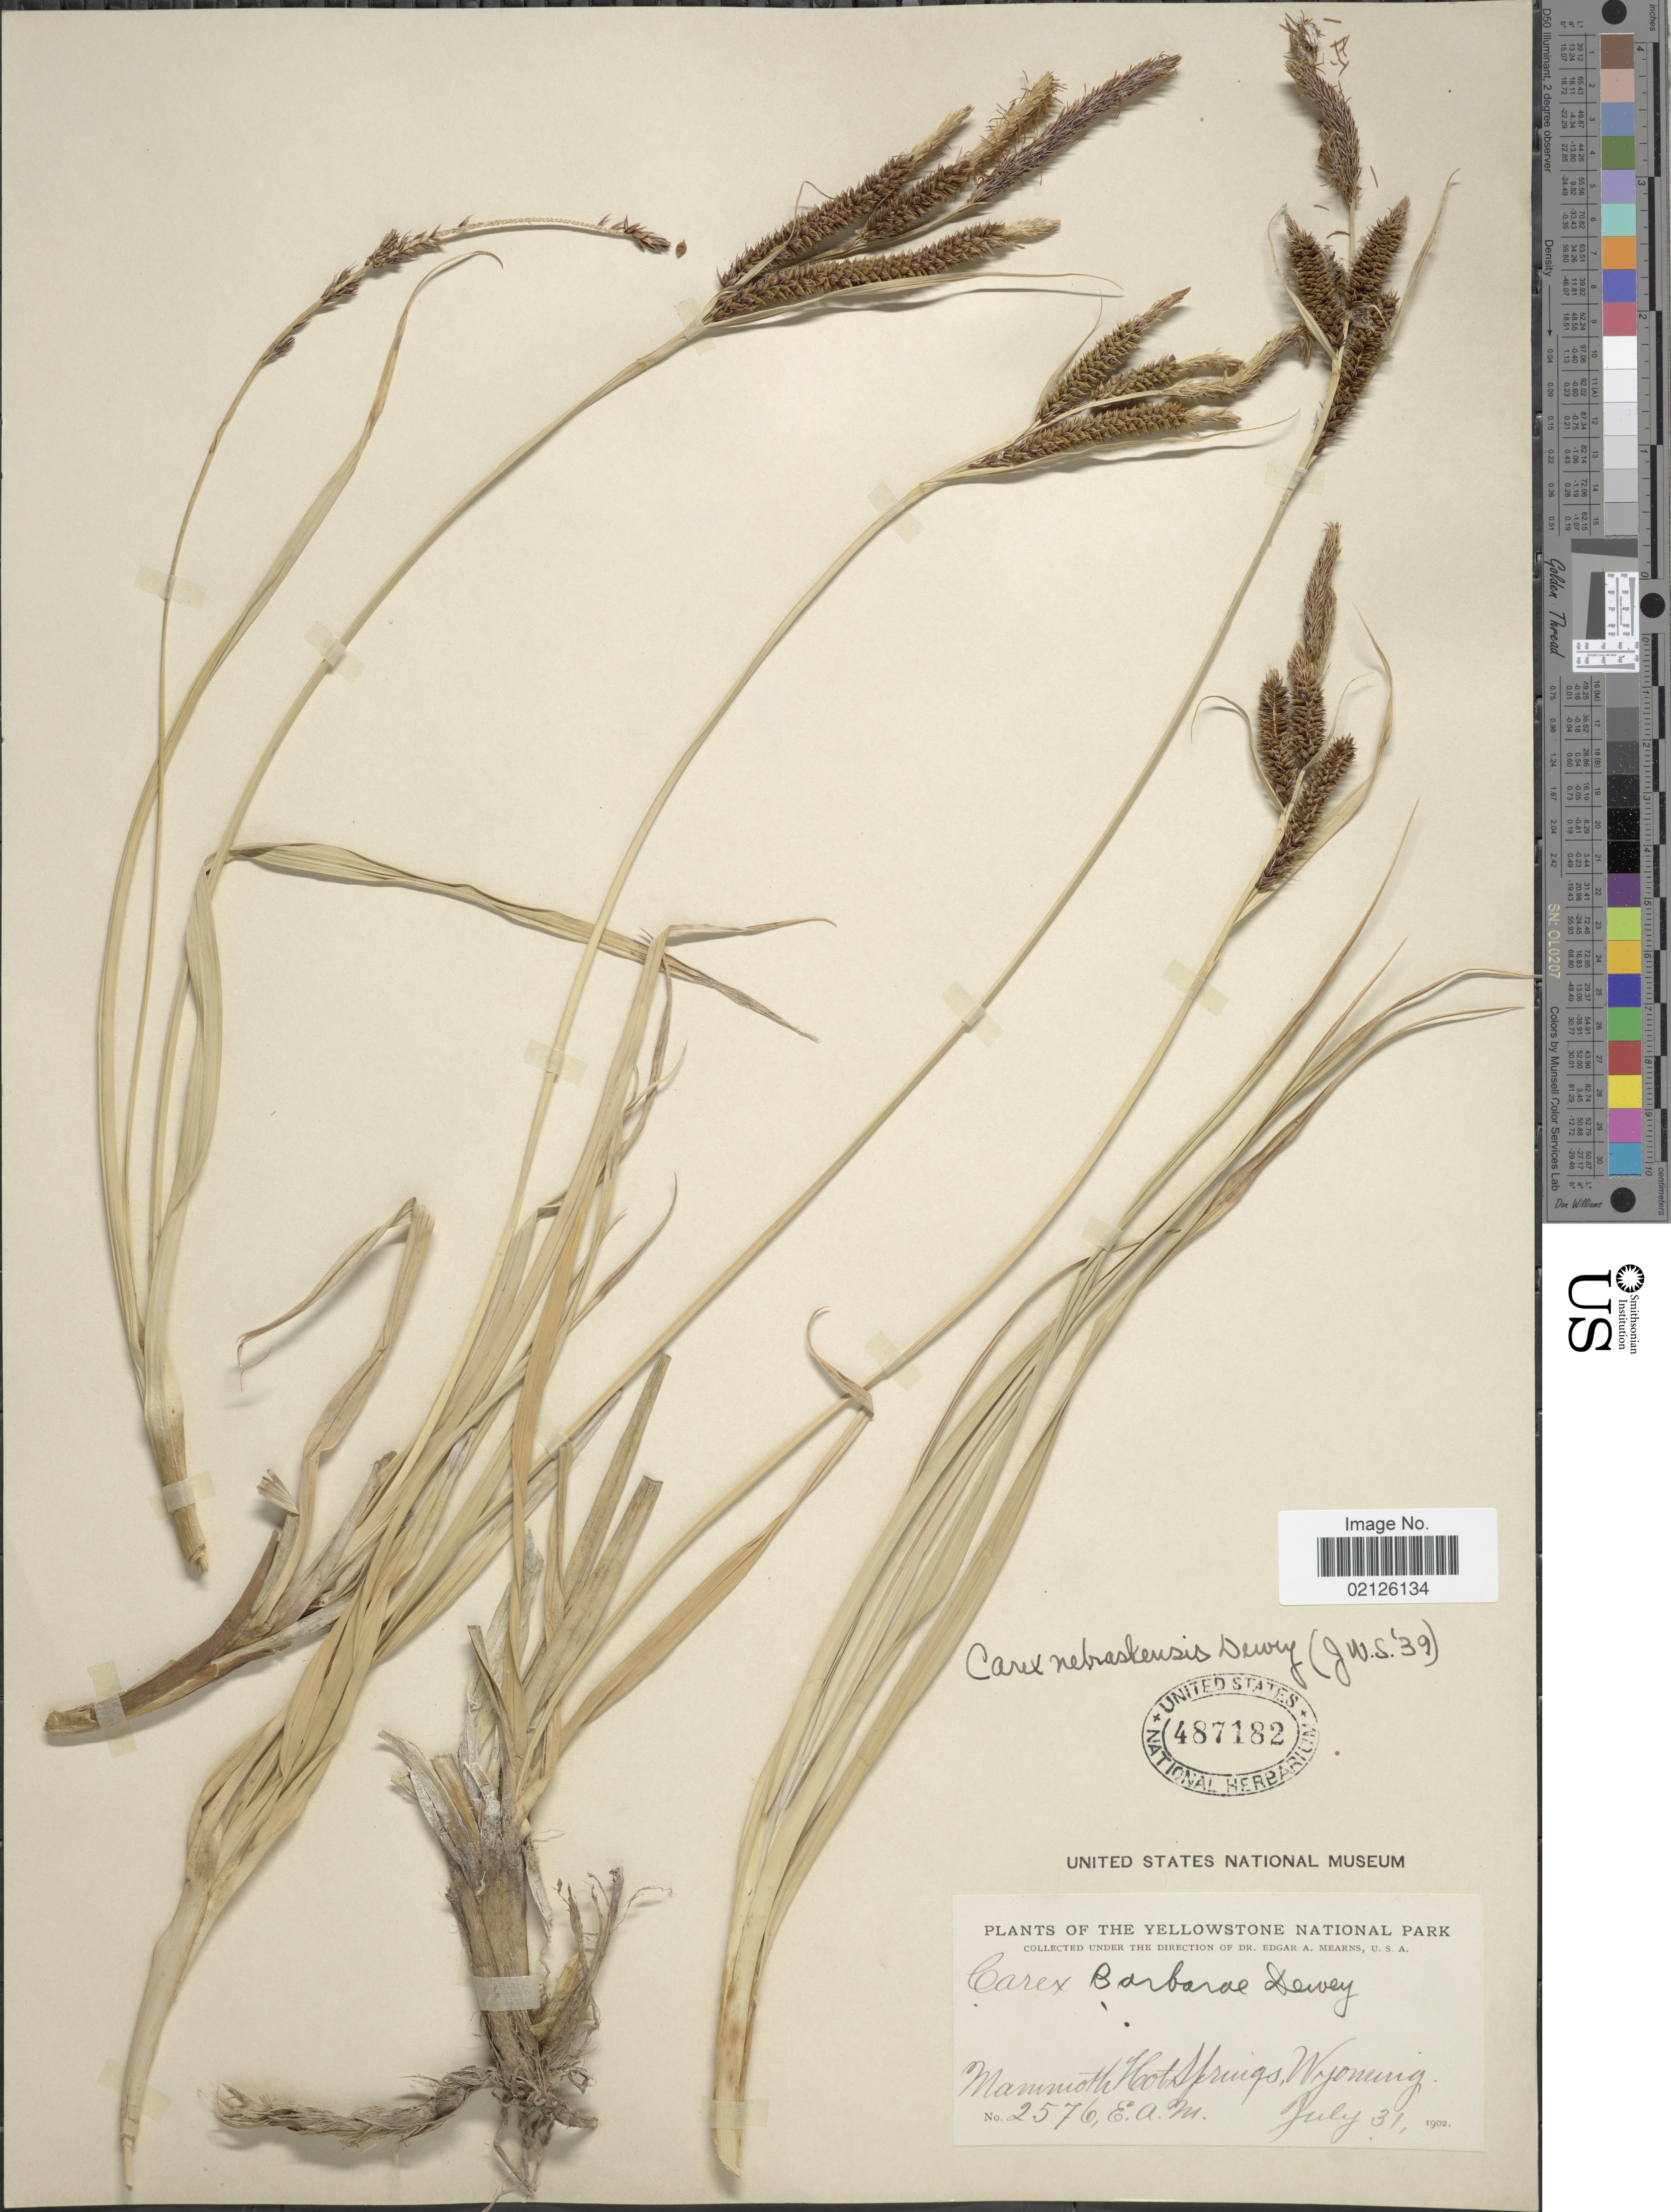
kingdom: Plantae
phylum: Tracheophyta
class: Liliopsida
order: Poales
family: Cyperaceae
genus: Carex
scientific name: Carex nebrascensis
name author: Dewey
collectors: E. A. Mearns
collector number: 2576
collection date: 1902-07-31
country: United States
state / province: Wyoming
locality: The Yellowstone National Park, Mammoth Hot Springs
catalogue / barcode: US 487182